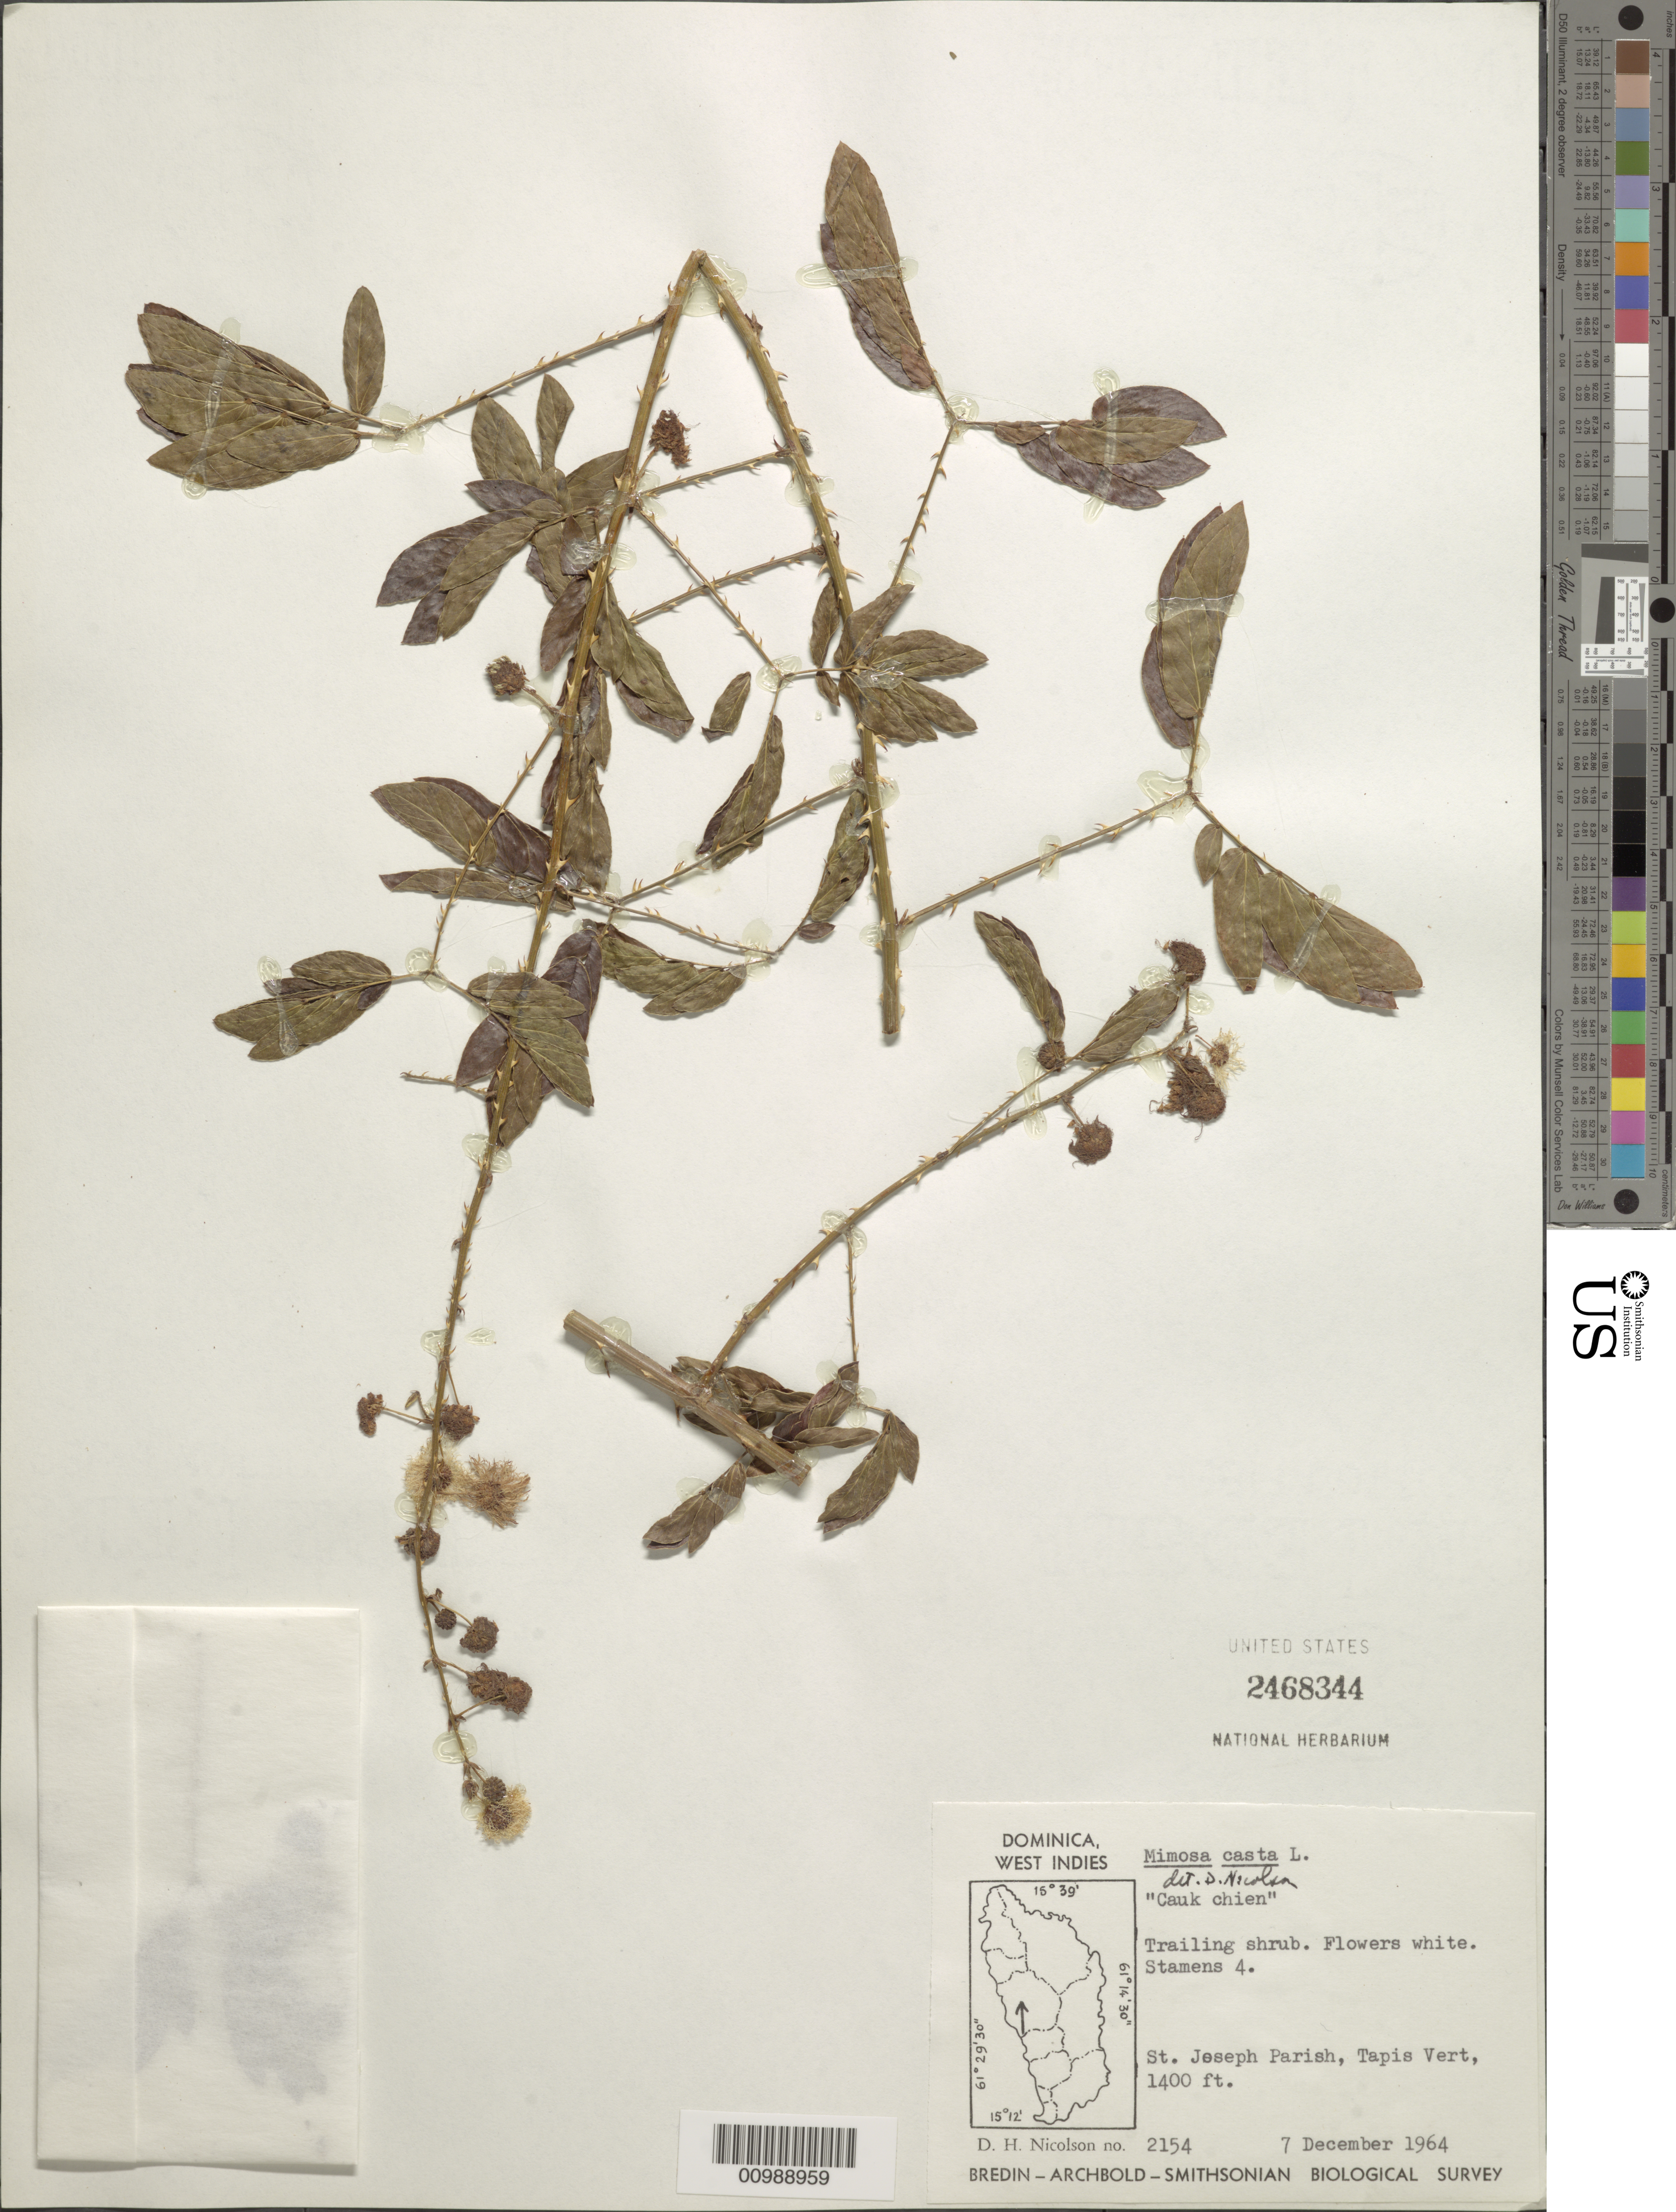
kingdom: Plantae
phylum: Tracheophyta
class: Magnoliopsida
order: Fabales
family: Fabaceae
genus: Mimosa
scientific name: Mimosa casta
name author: L.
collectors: D. H. Nicolson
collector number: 2154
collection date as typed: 07 Dec 1964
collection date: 1964-12-07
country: Dominica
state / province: St. Joseph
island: Dominica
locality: St. Joseph Parish, Tapis Vert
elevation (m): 427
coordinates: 0 N, 0 E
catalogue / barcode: US 2468344